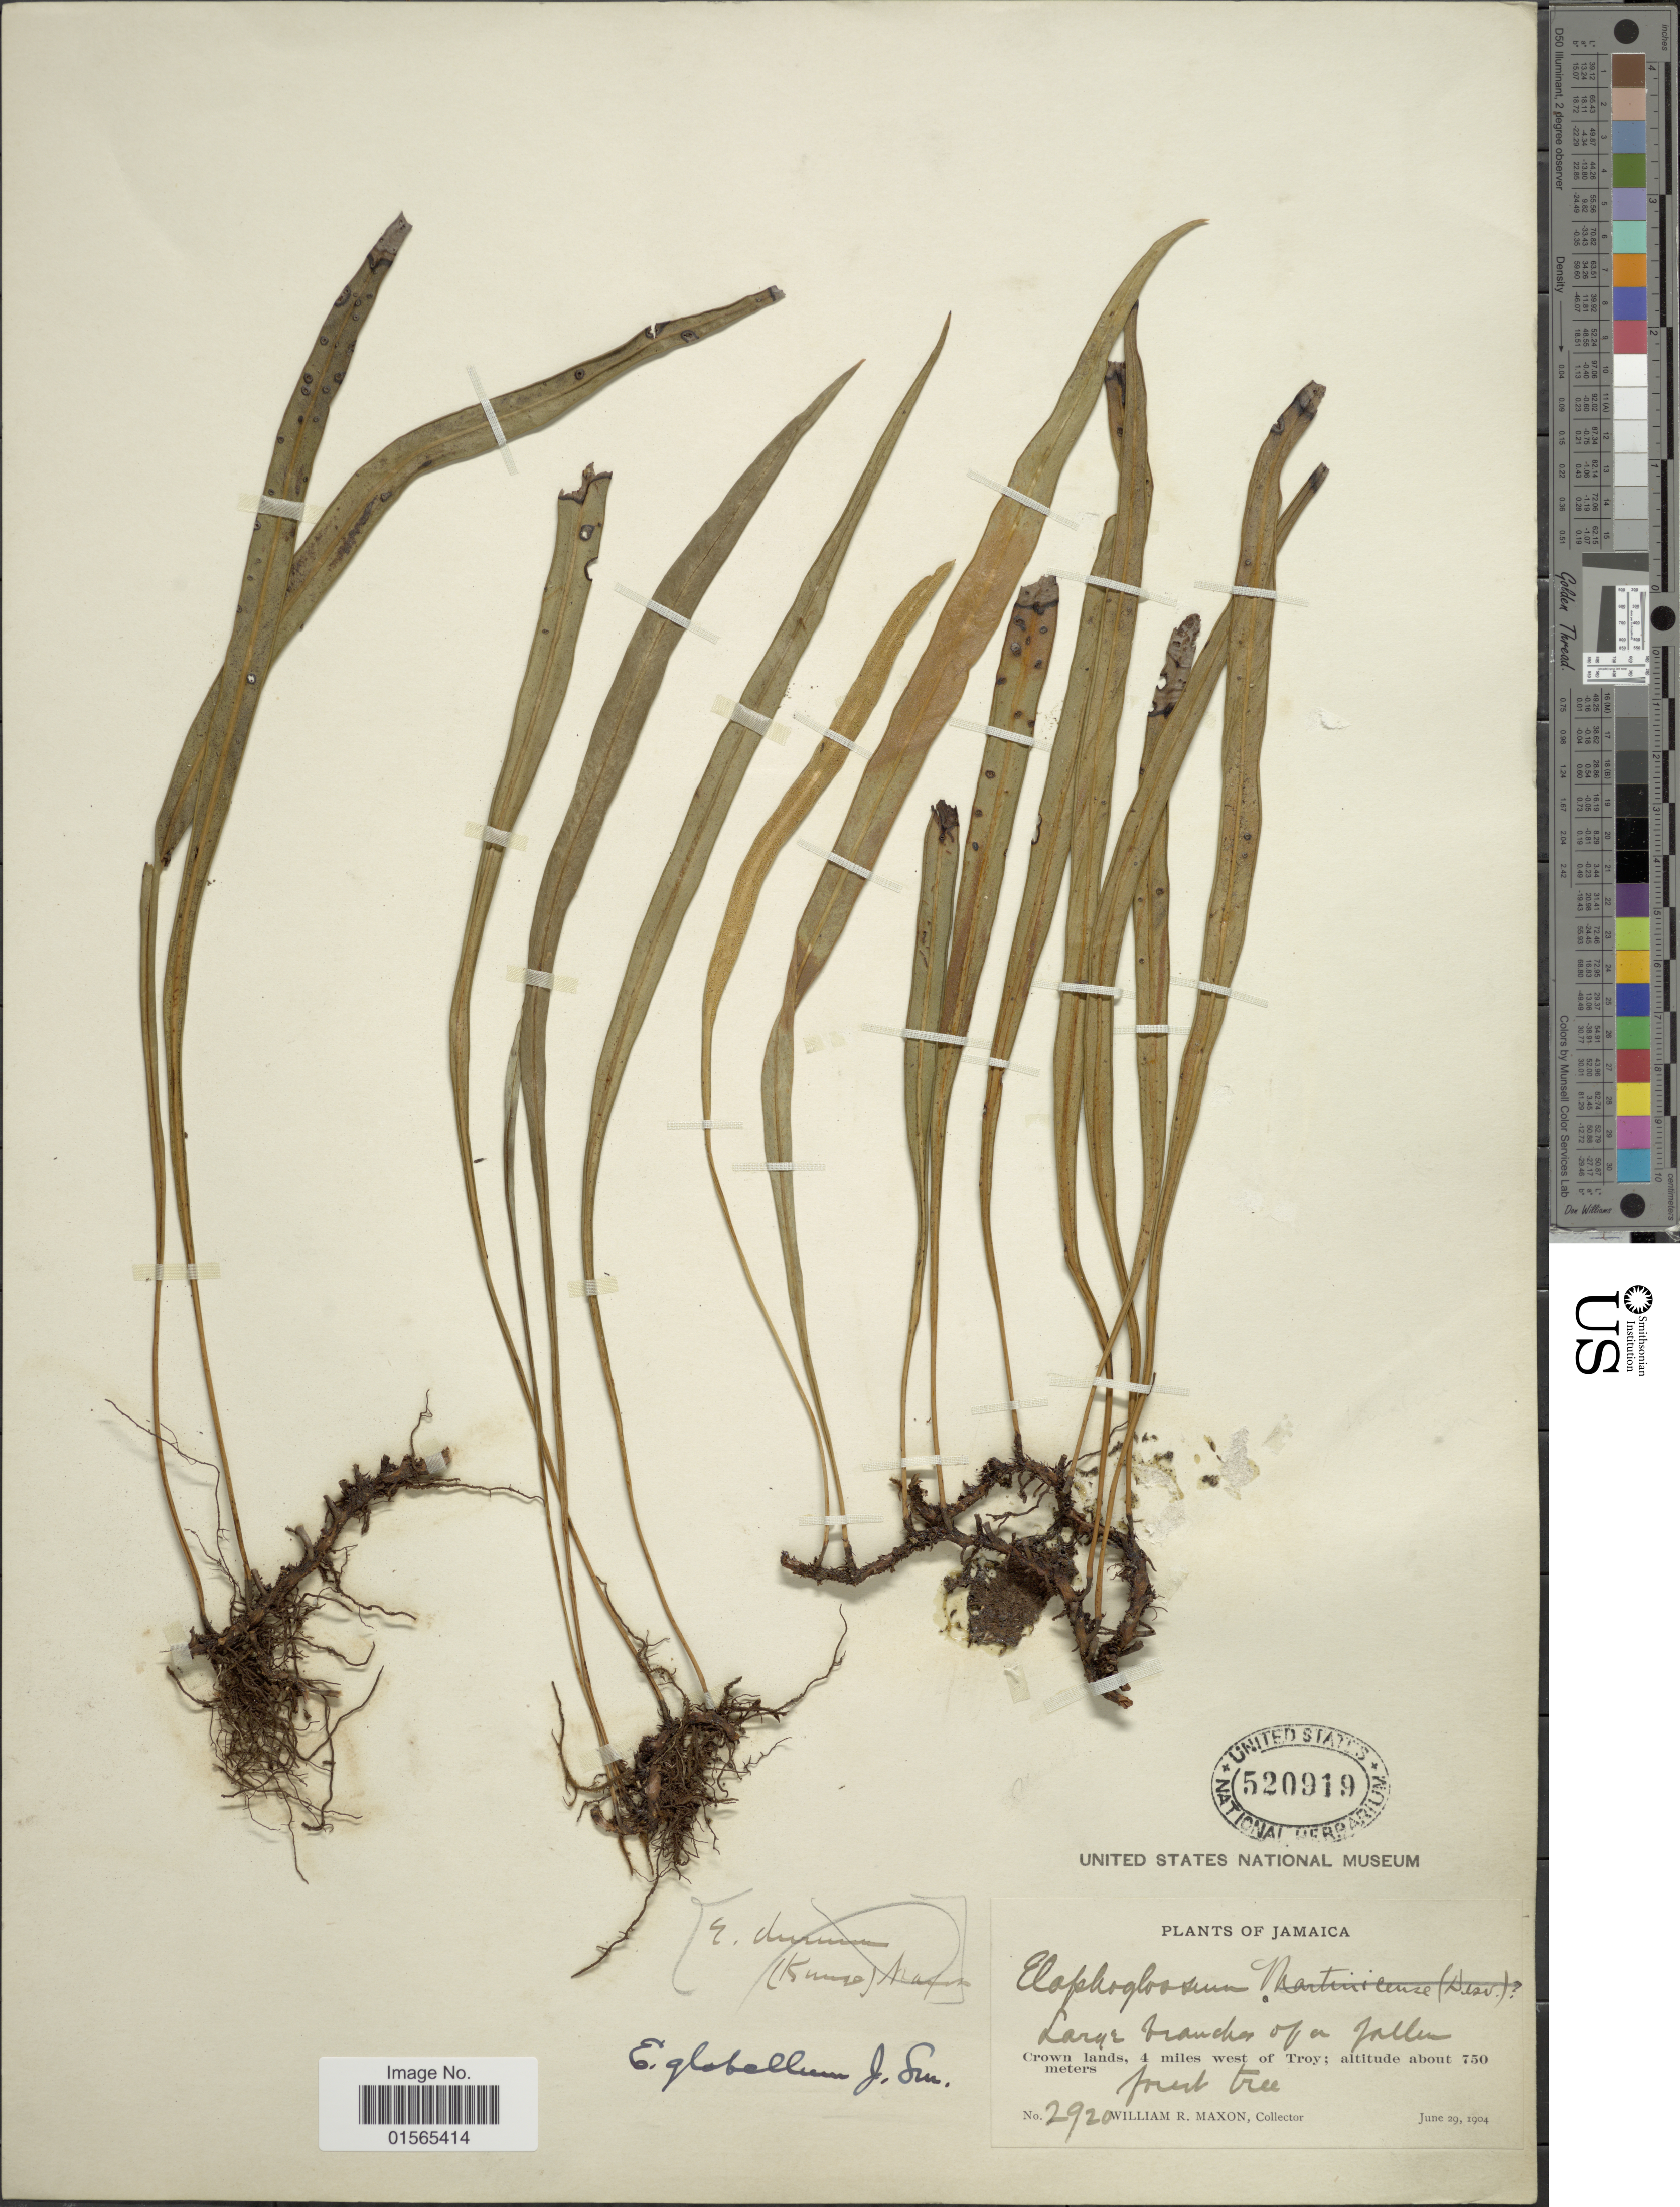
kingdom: Plantae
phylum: Tracheophyta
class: Polypodiopsida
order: Polypodiales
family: Dryopteridaceae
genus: Elaphoglossum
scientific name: Elaphoglossum glabellum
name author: J. Sm.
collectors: W. R. Maxon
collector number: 2920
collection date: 1904-06-29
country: Jamaica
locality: Crown lands, 4 miles west of Troy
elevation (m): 750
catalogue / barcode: US 520919